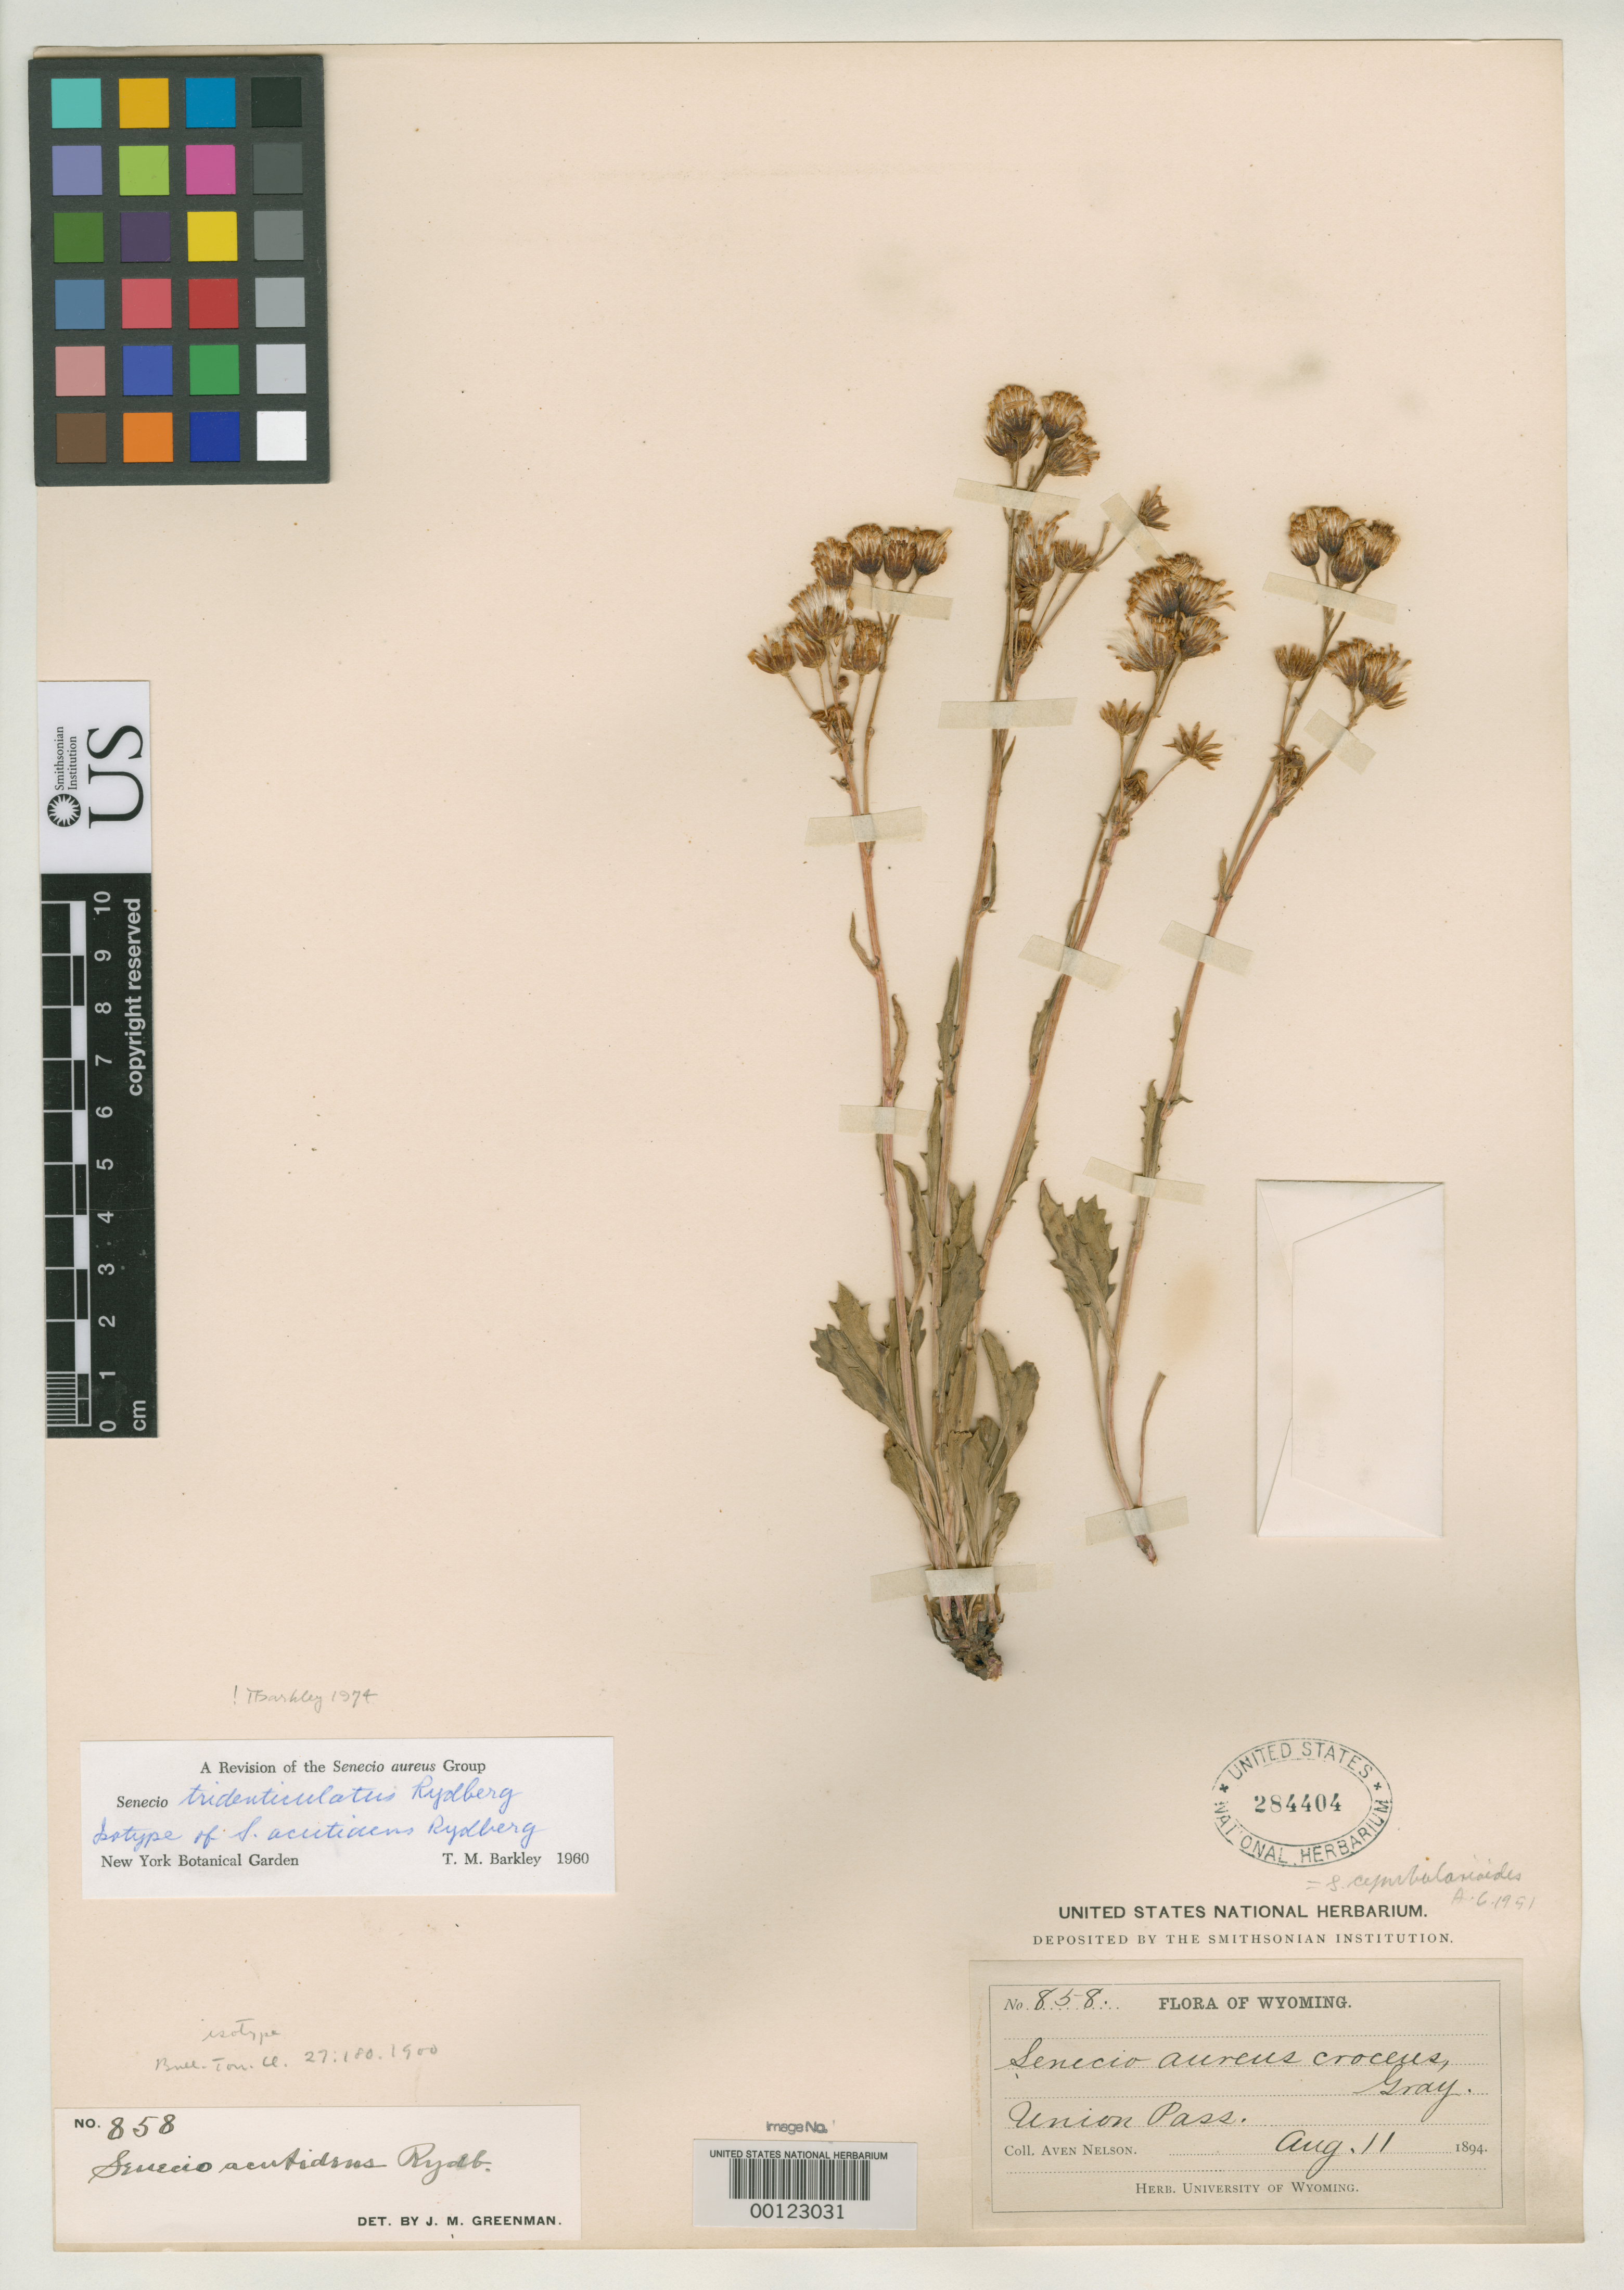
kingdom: Plantae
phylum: Tracheophyta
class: Magnoliopsida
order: Asterales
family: Asteraceae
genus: Senecio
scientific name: Senecio acutidens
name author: Rydb.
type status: Isotype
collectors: A. Nelson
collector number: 858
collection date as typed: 11 Aug 1894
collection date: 1894-08-11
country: United States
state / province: Wyoming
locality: Union Pass.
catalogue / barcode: US 284404